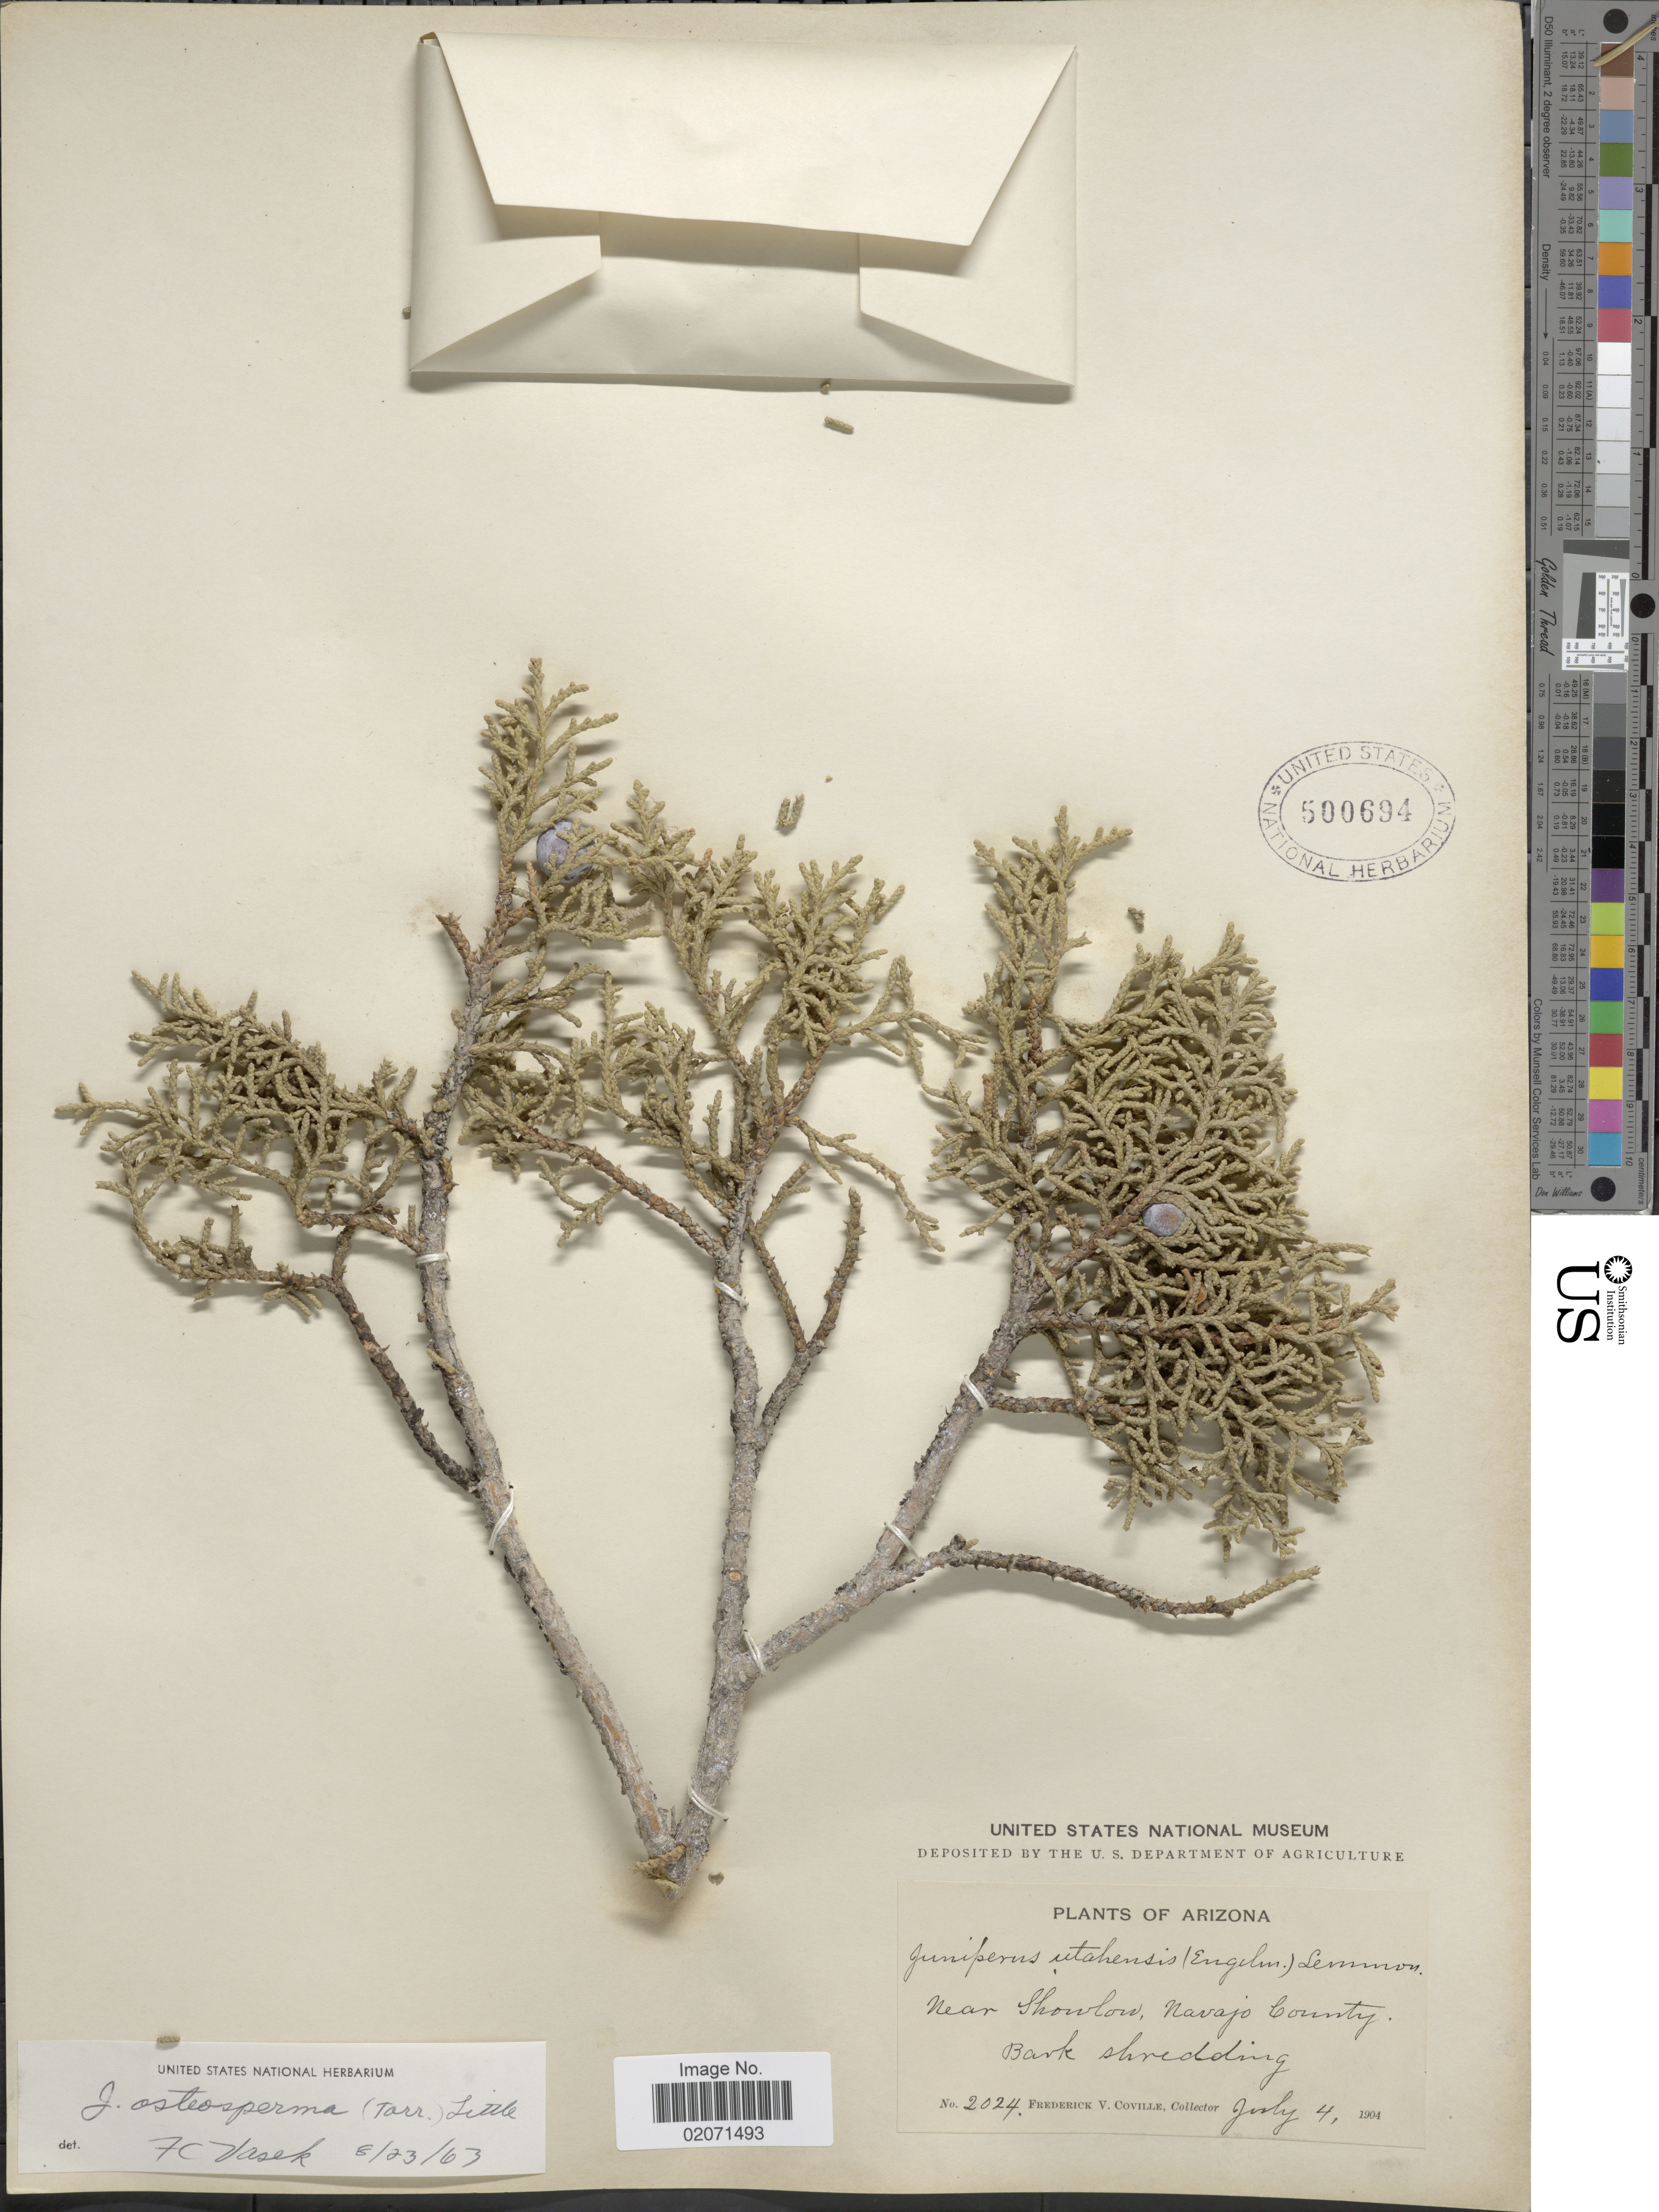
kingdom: Plantae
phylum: Tracheophyta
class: Pinopsida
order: Pinales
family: Cupressaceae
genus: Juniperus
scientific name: Juniperus osteosperma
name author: (Torr.) Little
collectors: F. V. Coville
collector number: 2024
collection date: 1904-07-04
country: United States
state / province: Arizona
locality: Near Showlow, Navajo County. Bark shredding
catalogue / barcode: US 500694